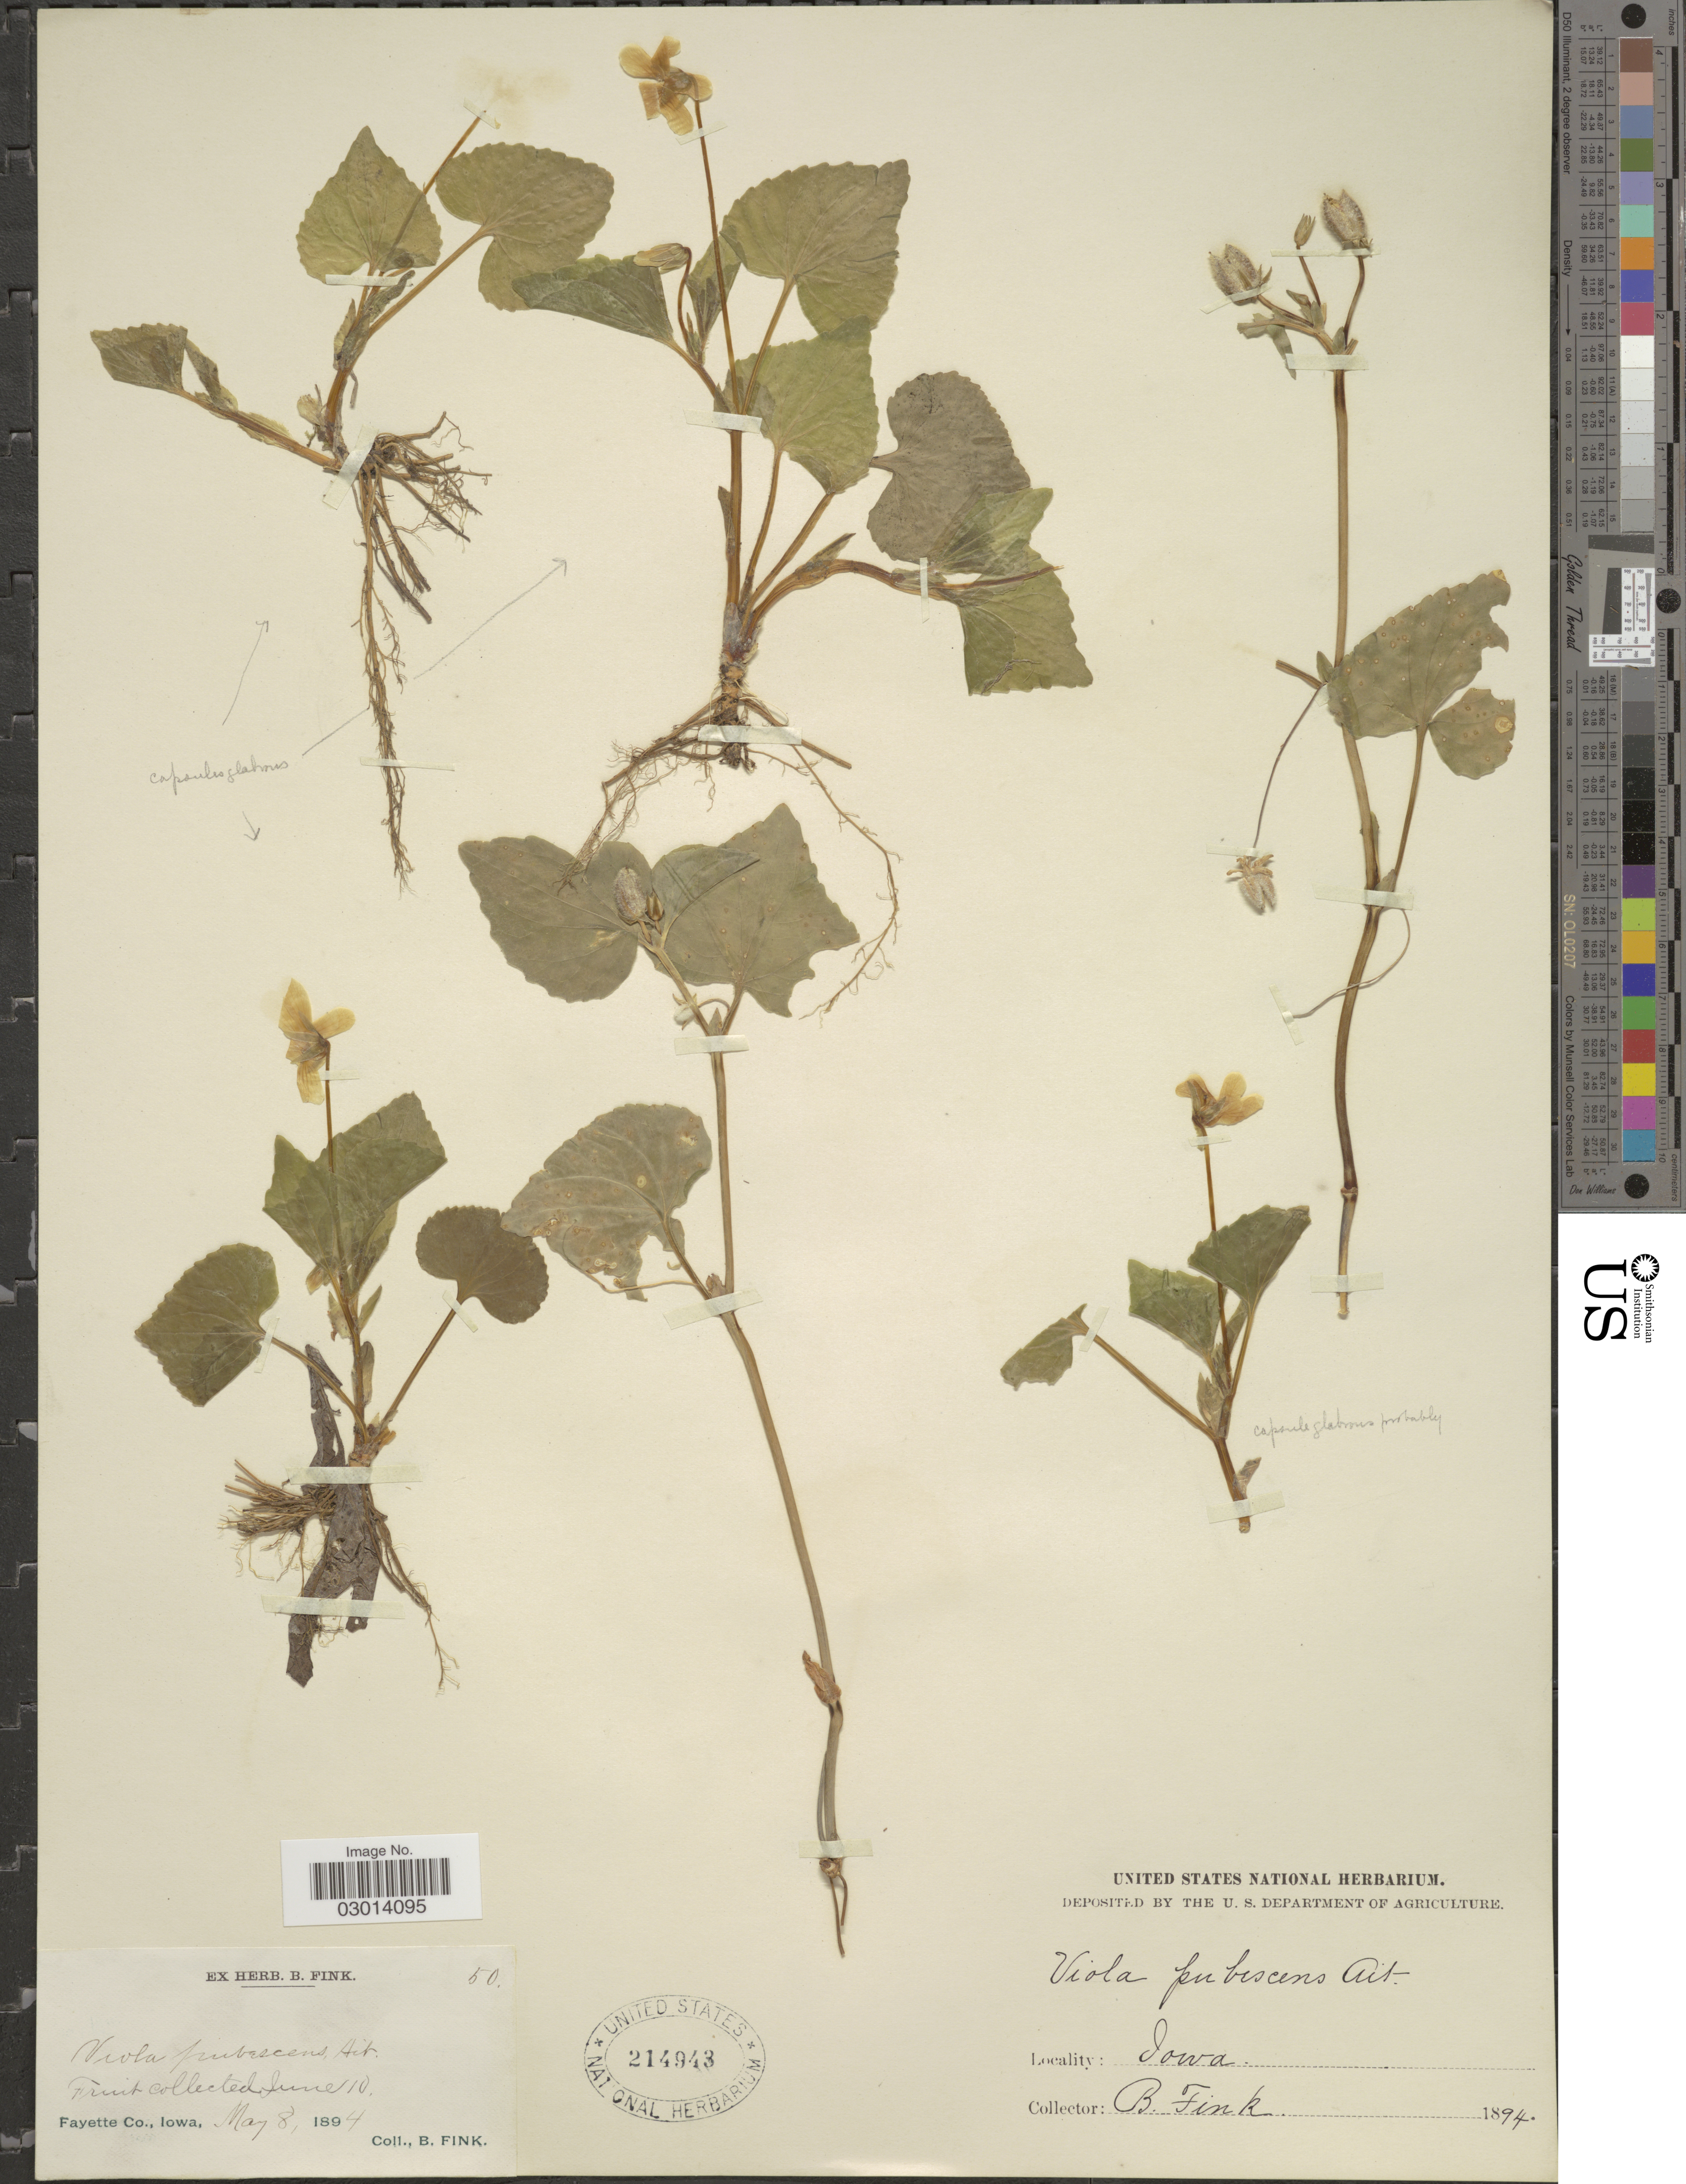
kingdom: Plantae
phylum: Tracheophyta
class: Magnoliopsida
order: Malpighiales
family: Violaceae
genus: Viola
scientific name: Viola pubescens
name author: Aiton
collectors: B. Fink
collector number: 50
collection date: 1894-05-08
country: United States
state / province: Iowa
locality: Fayette Co., Iowa.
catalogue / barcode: US 214943